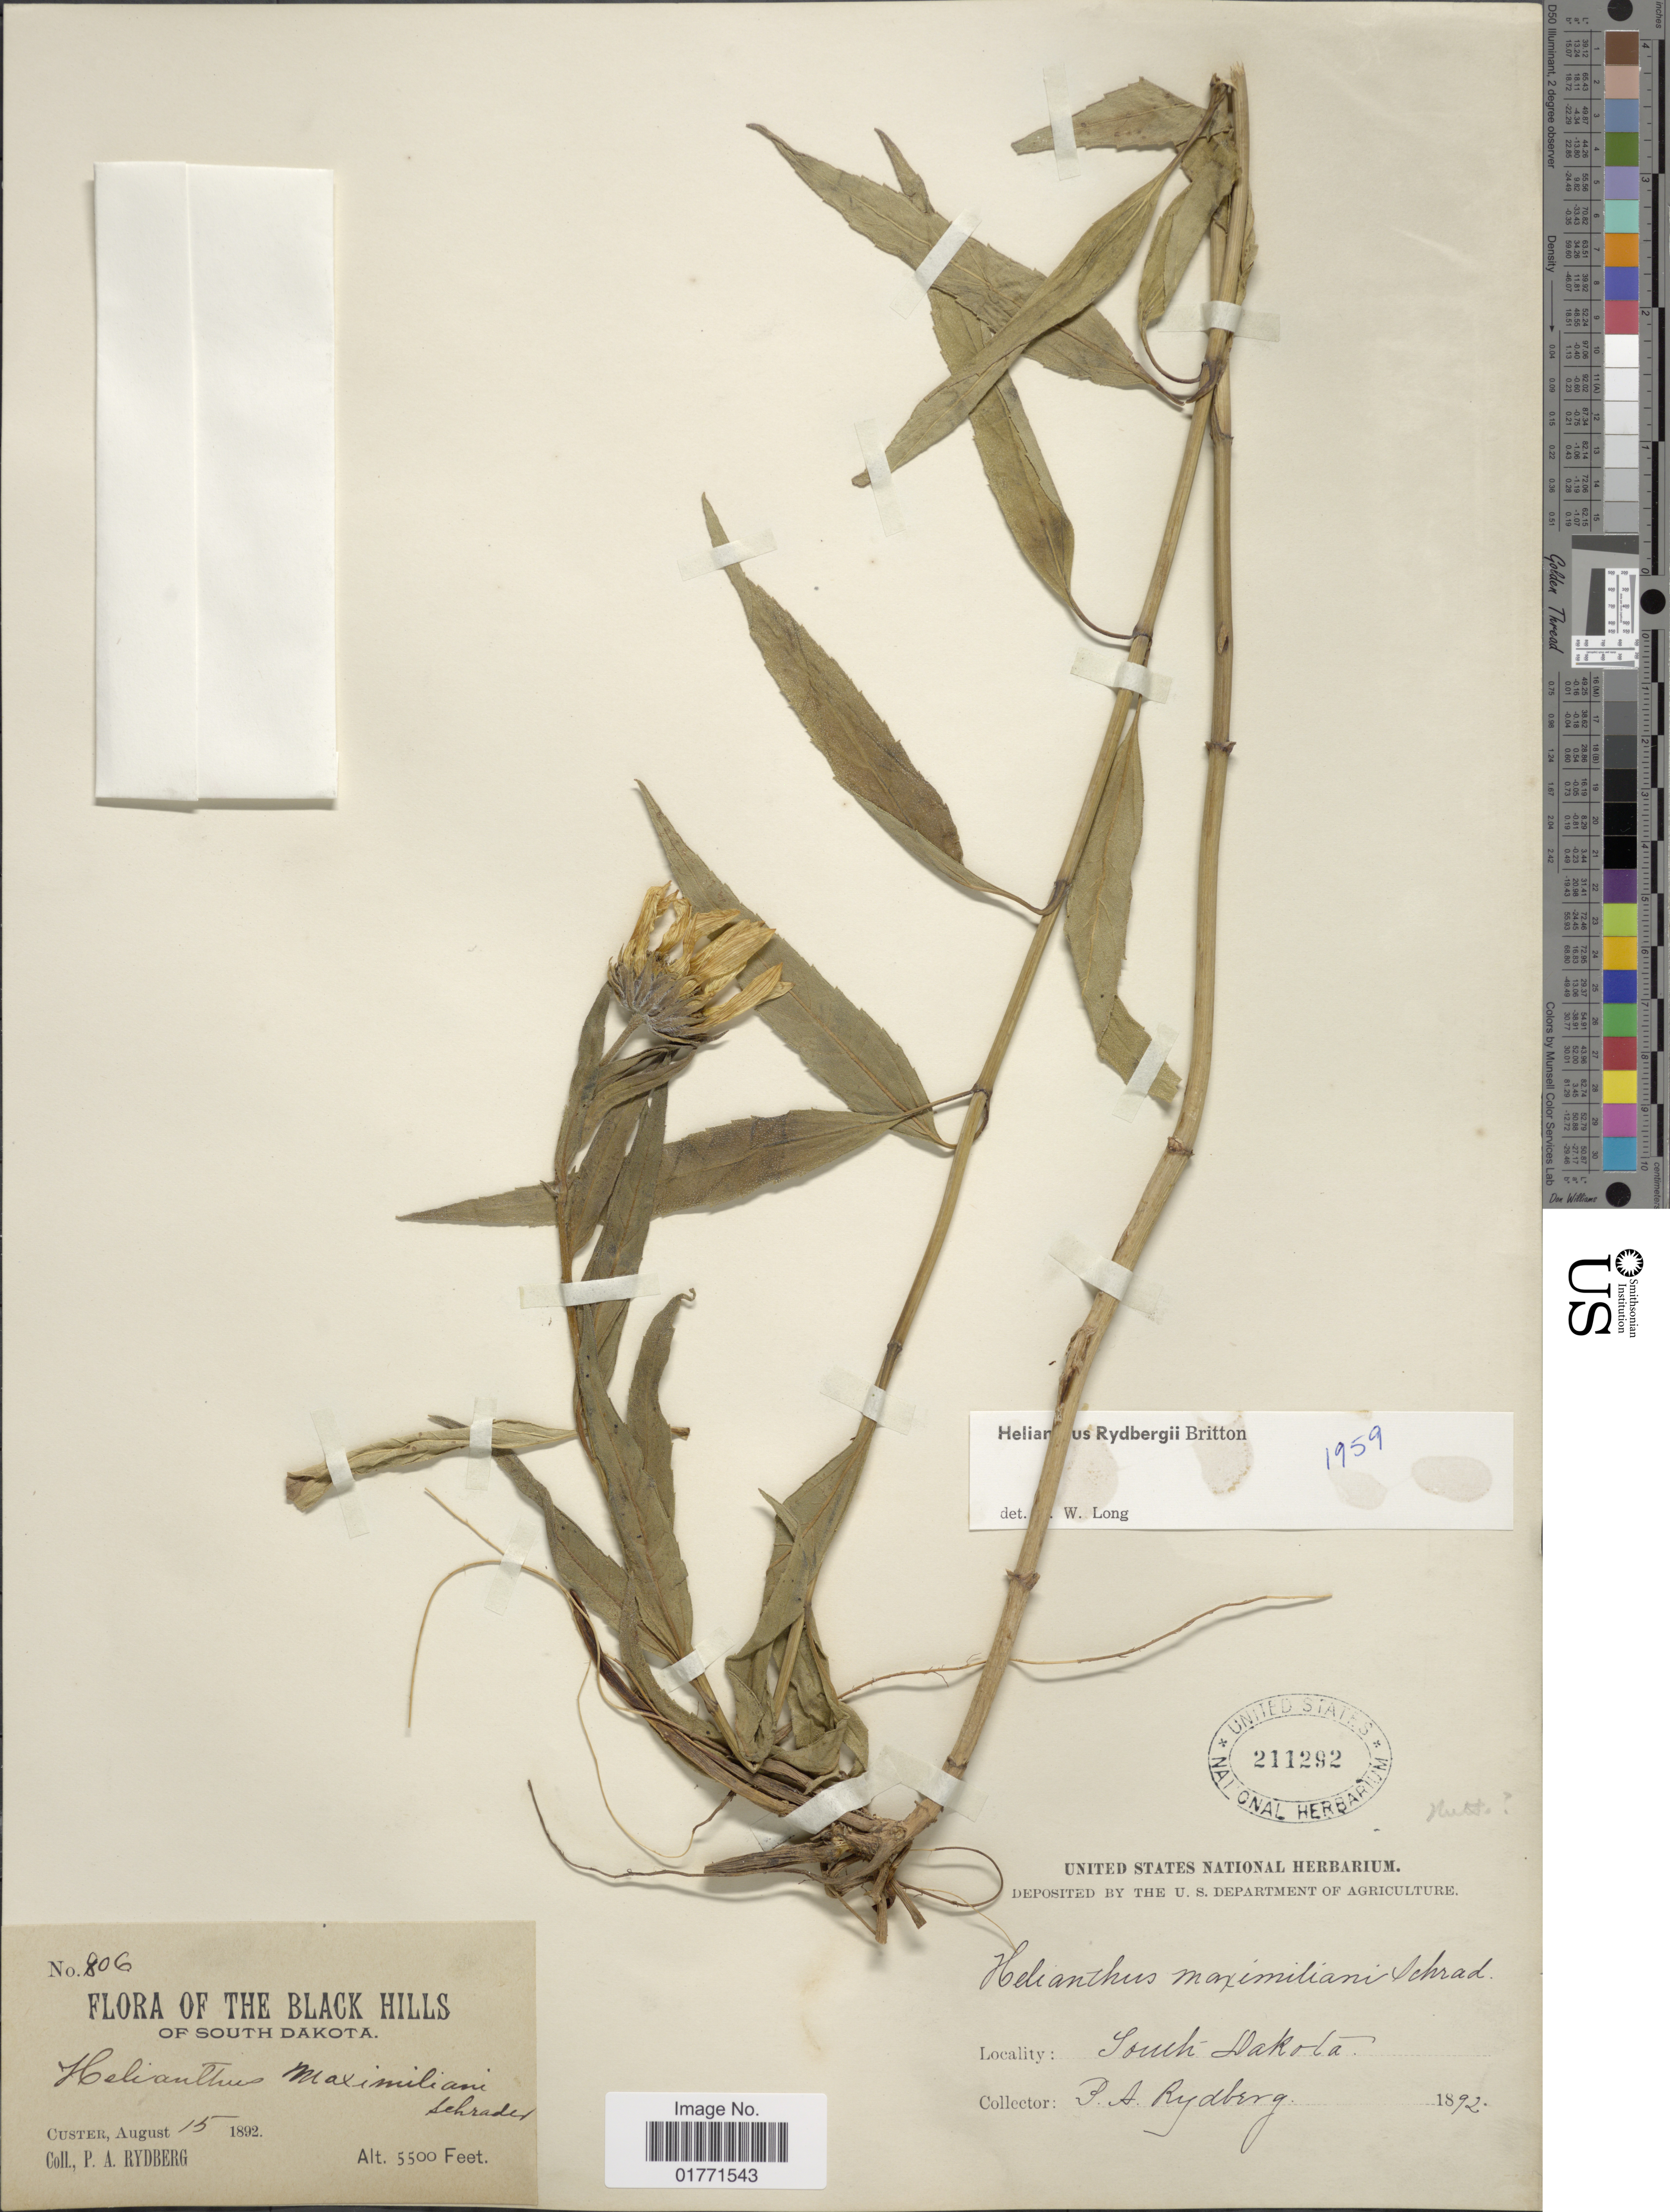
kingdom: Plantae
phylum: Tracheophyta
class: Magnoliopsida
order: Asterales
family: Asteraceae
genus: Helianthus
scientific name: Helianthus rydbergi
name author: Britton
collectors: P. A. Rydberg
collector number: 806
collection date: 1892-08-15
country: United States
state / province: South Dakota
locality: Black Hills of South Dakota. Custer.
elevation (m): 1676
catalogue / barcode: US 211292